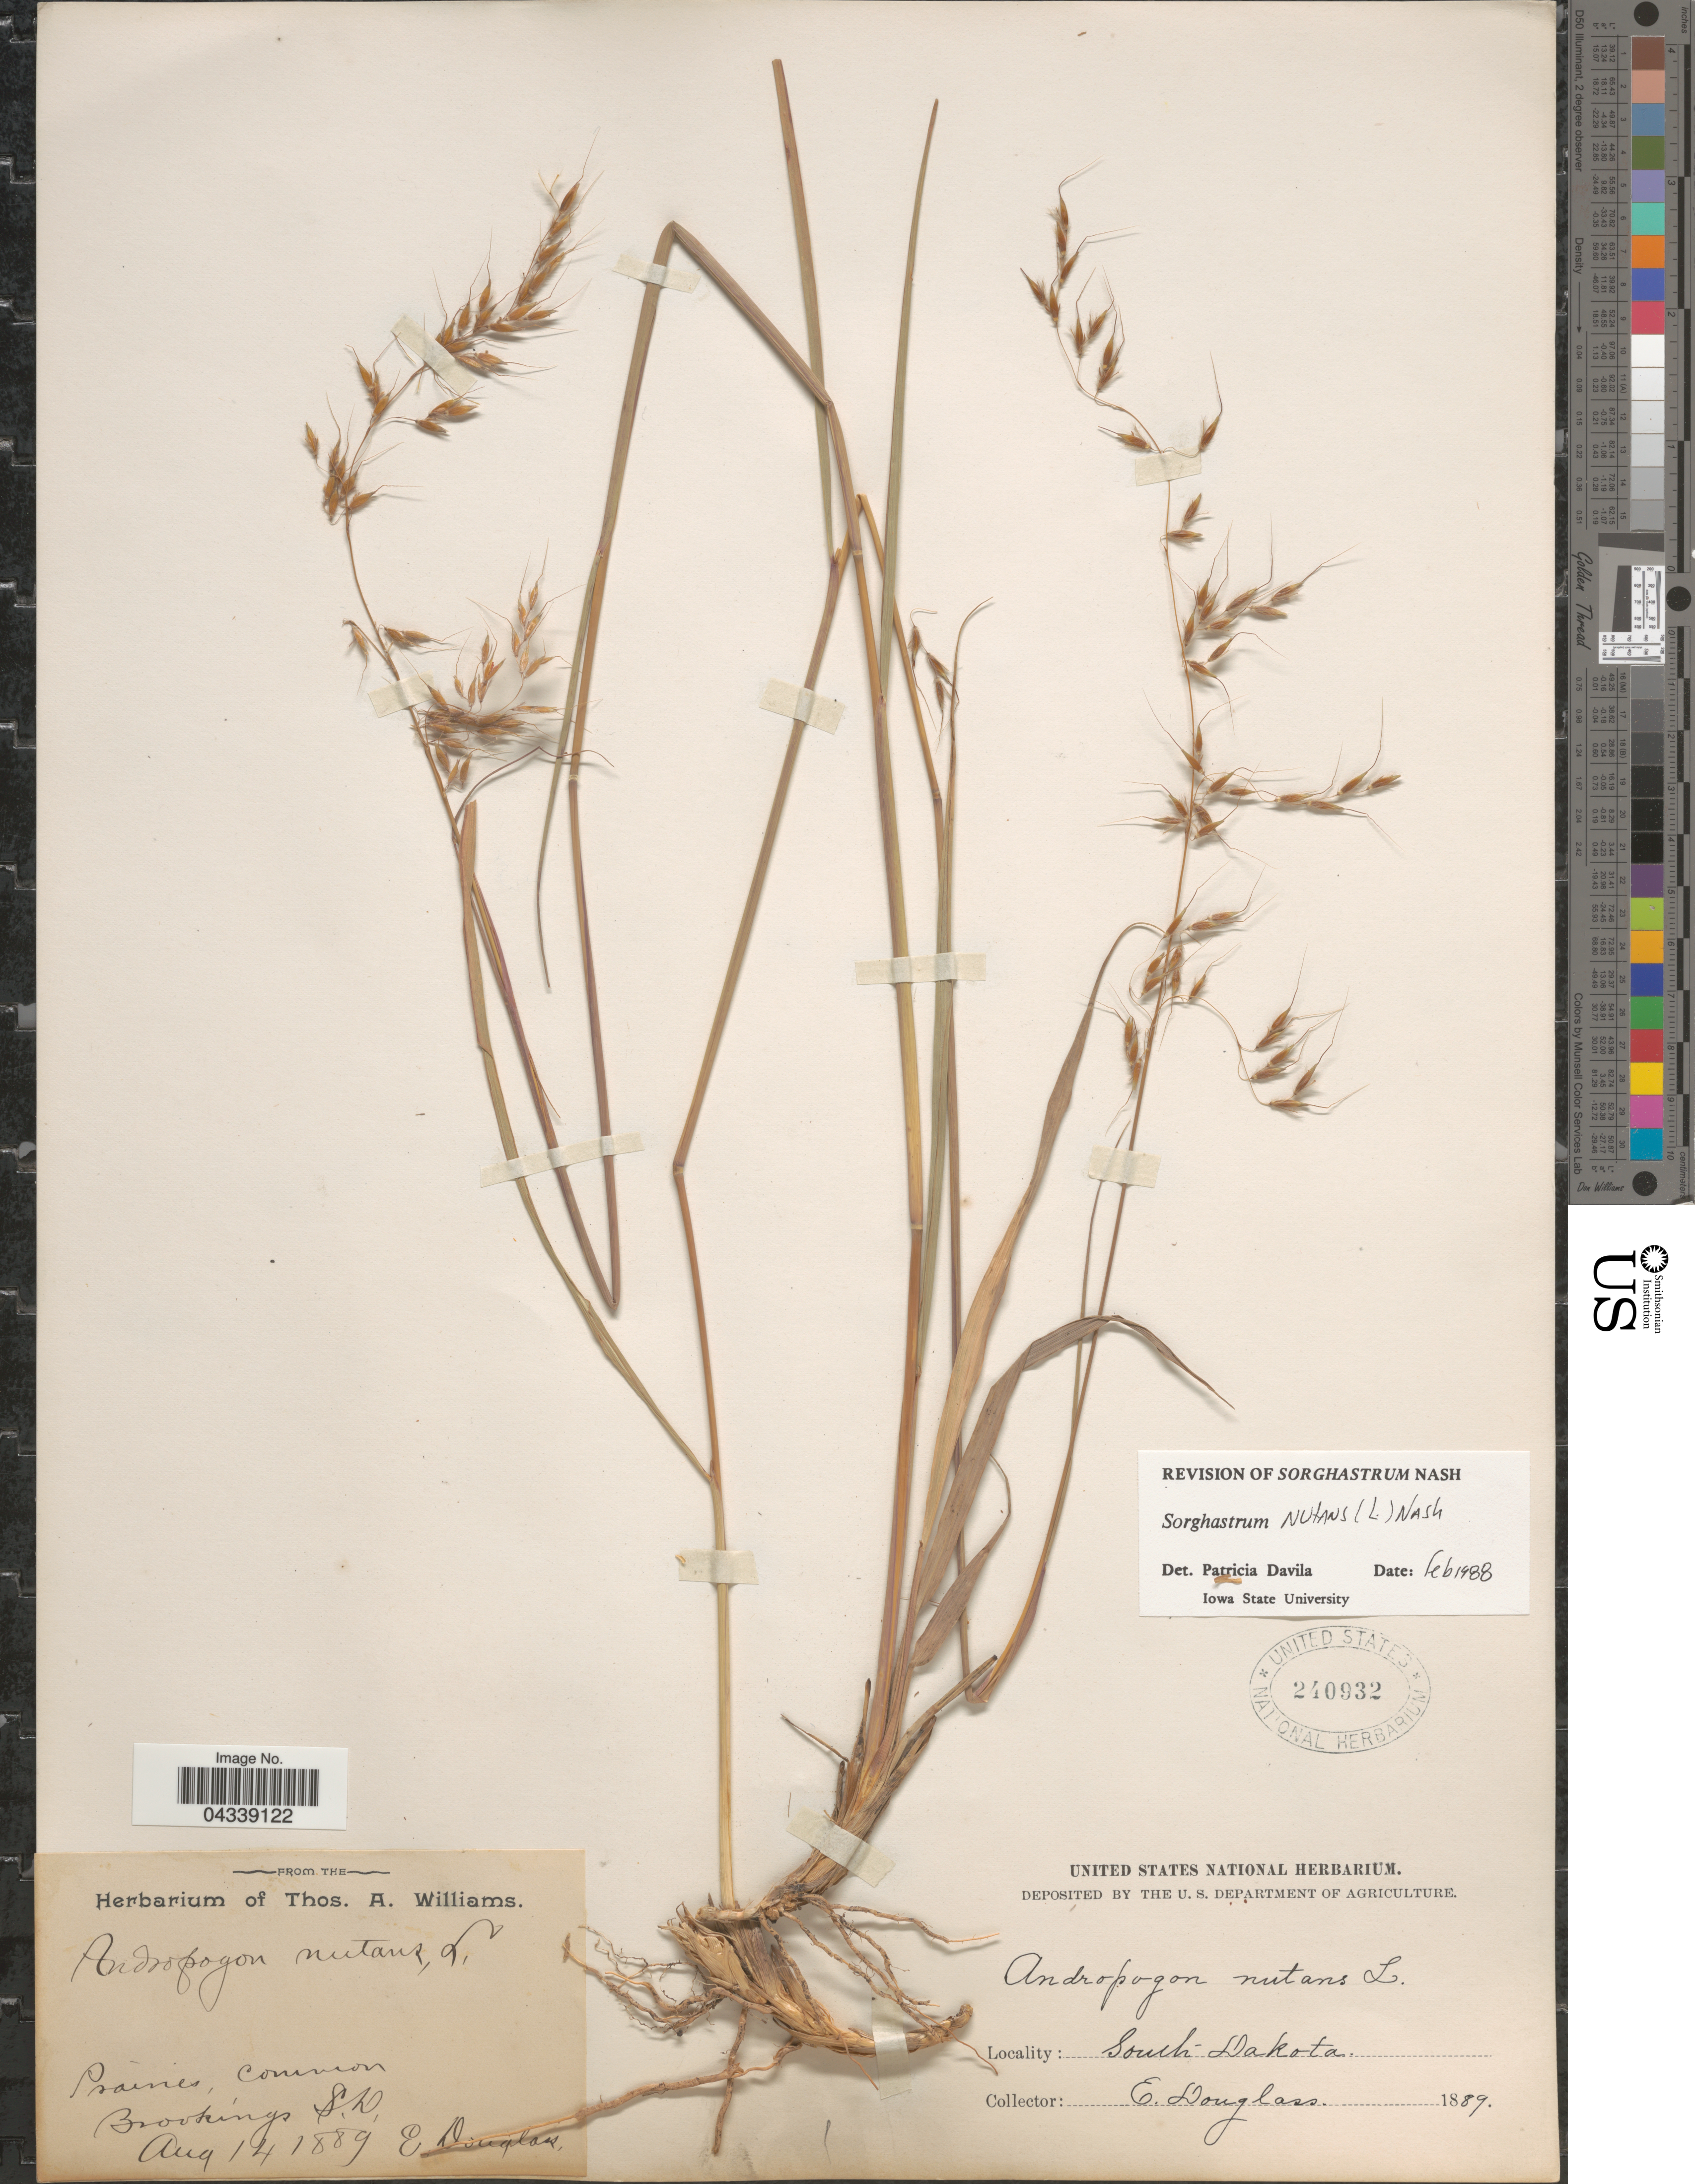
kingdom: Plantae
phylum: Tracheophyta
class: Liliopsida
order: Poales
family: Poaceae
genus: Sorghastrum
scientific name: Sorghastrum nutans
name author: (L.) Nash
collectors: E. Douglass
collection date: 1889-08-14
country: United States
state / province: South Dakota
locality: Prairies, common. Brookings.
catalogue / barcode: US 240932